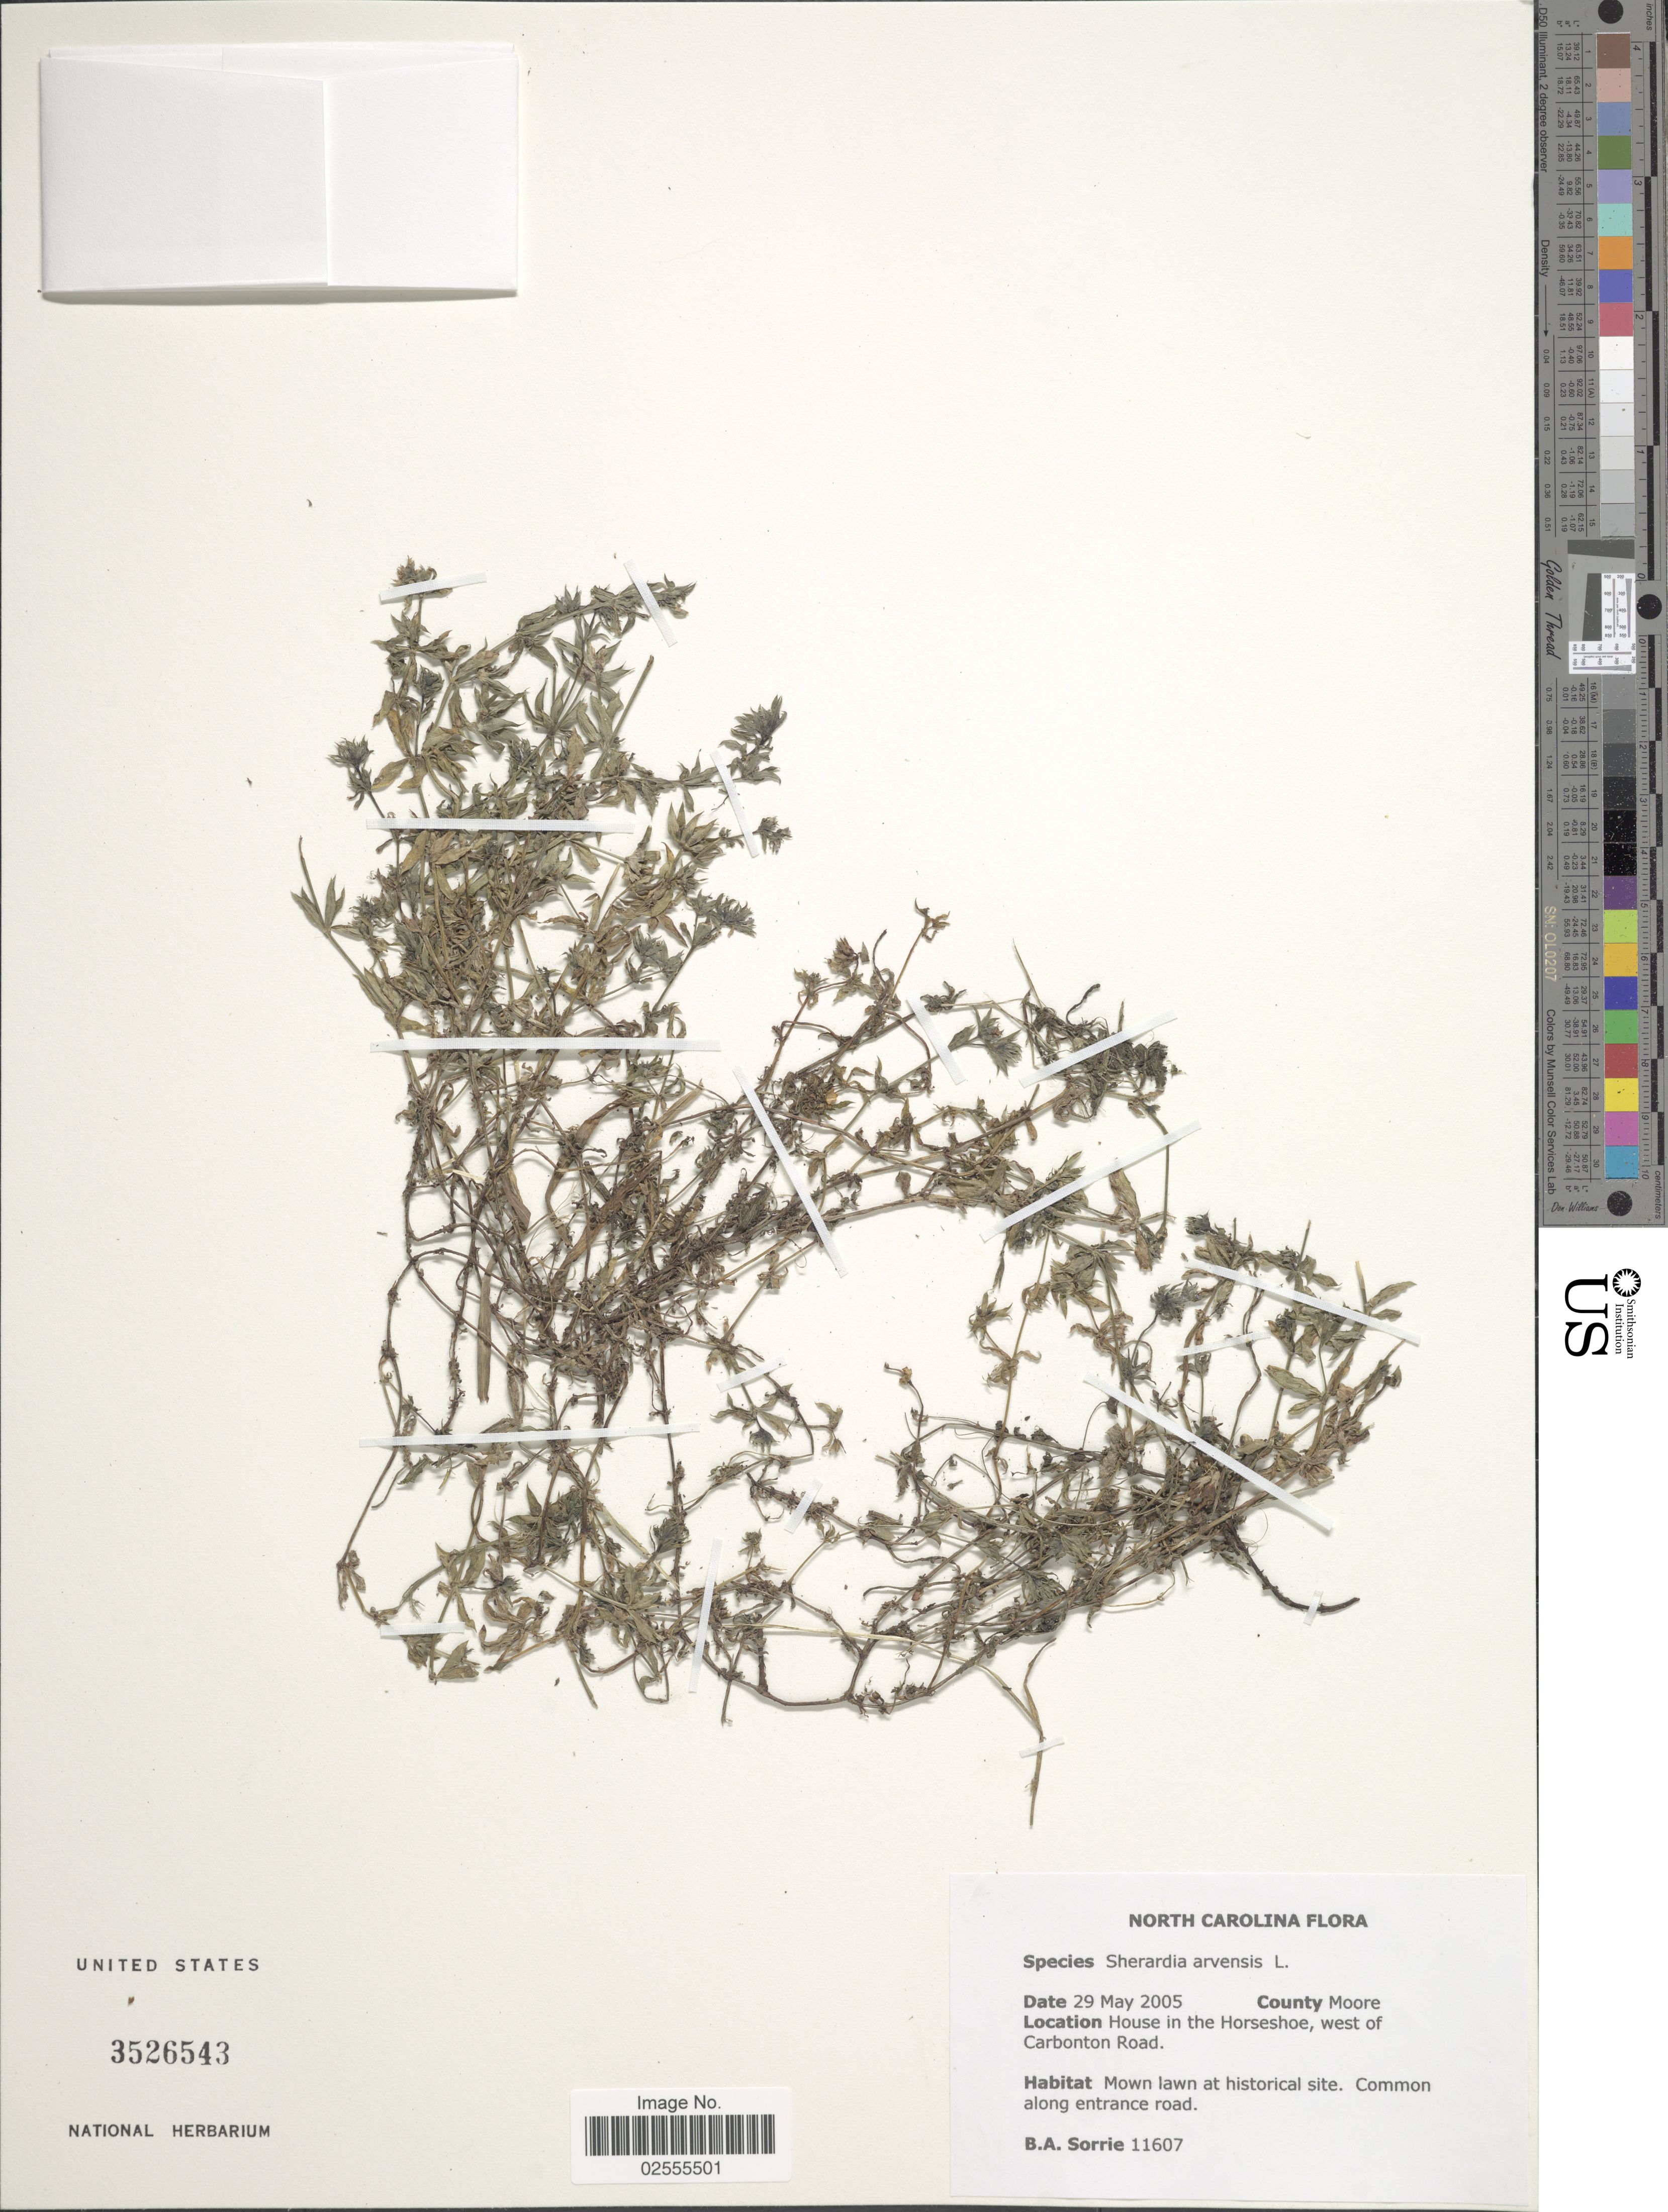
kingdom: Plantae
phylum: Tracheophyta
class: Magnoliopsida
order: Gentianales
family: Rubiaceae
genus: Sherardia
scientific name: Sherardia arvensis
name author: L.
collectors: B. Sorrie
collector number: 11607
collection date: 2005-05-29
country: United States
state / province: North Carolina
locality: County Moore, House in the Horseshoe, west of Carbonton Road, common along entrance road.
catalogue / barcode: US 3526543